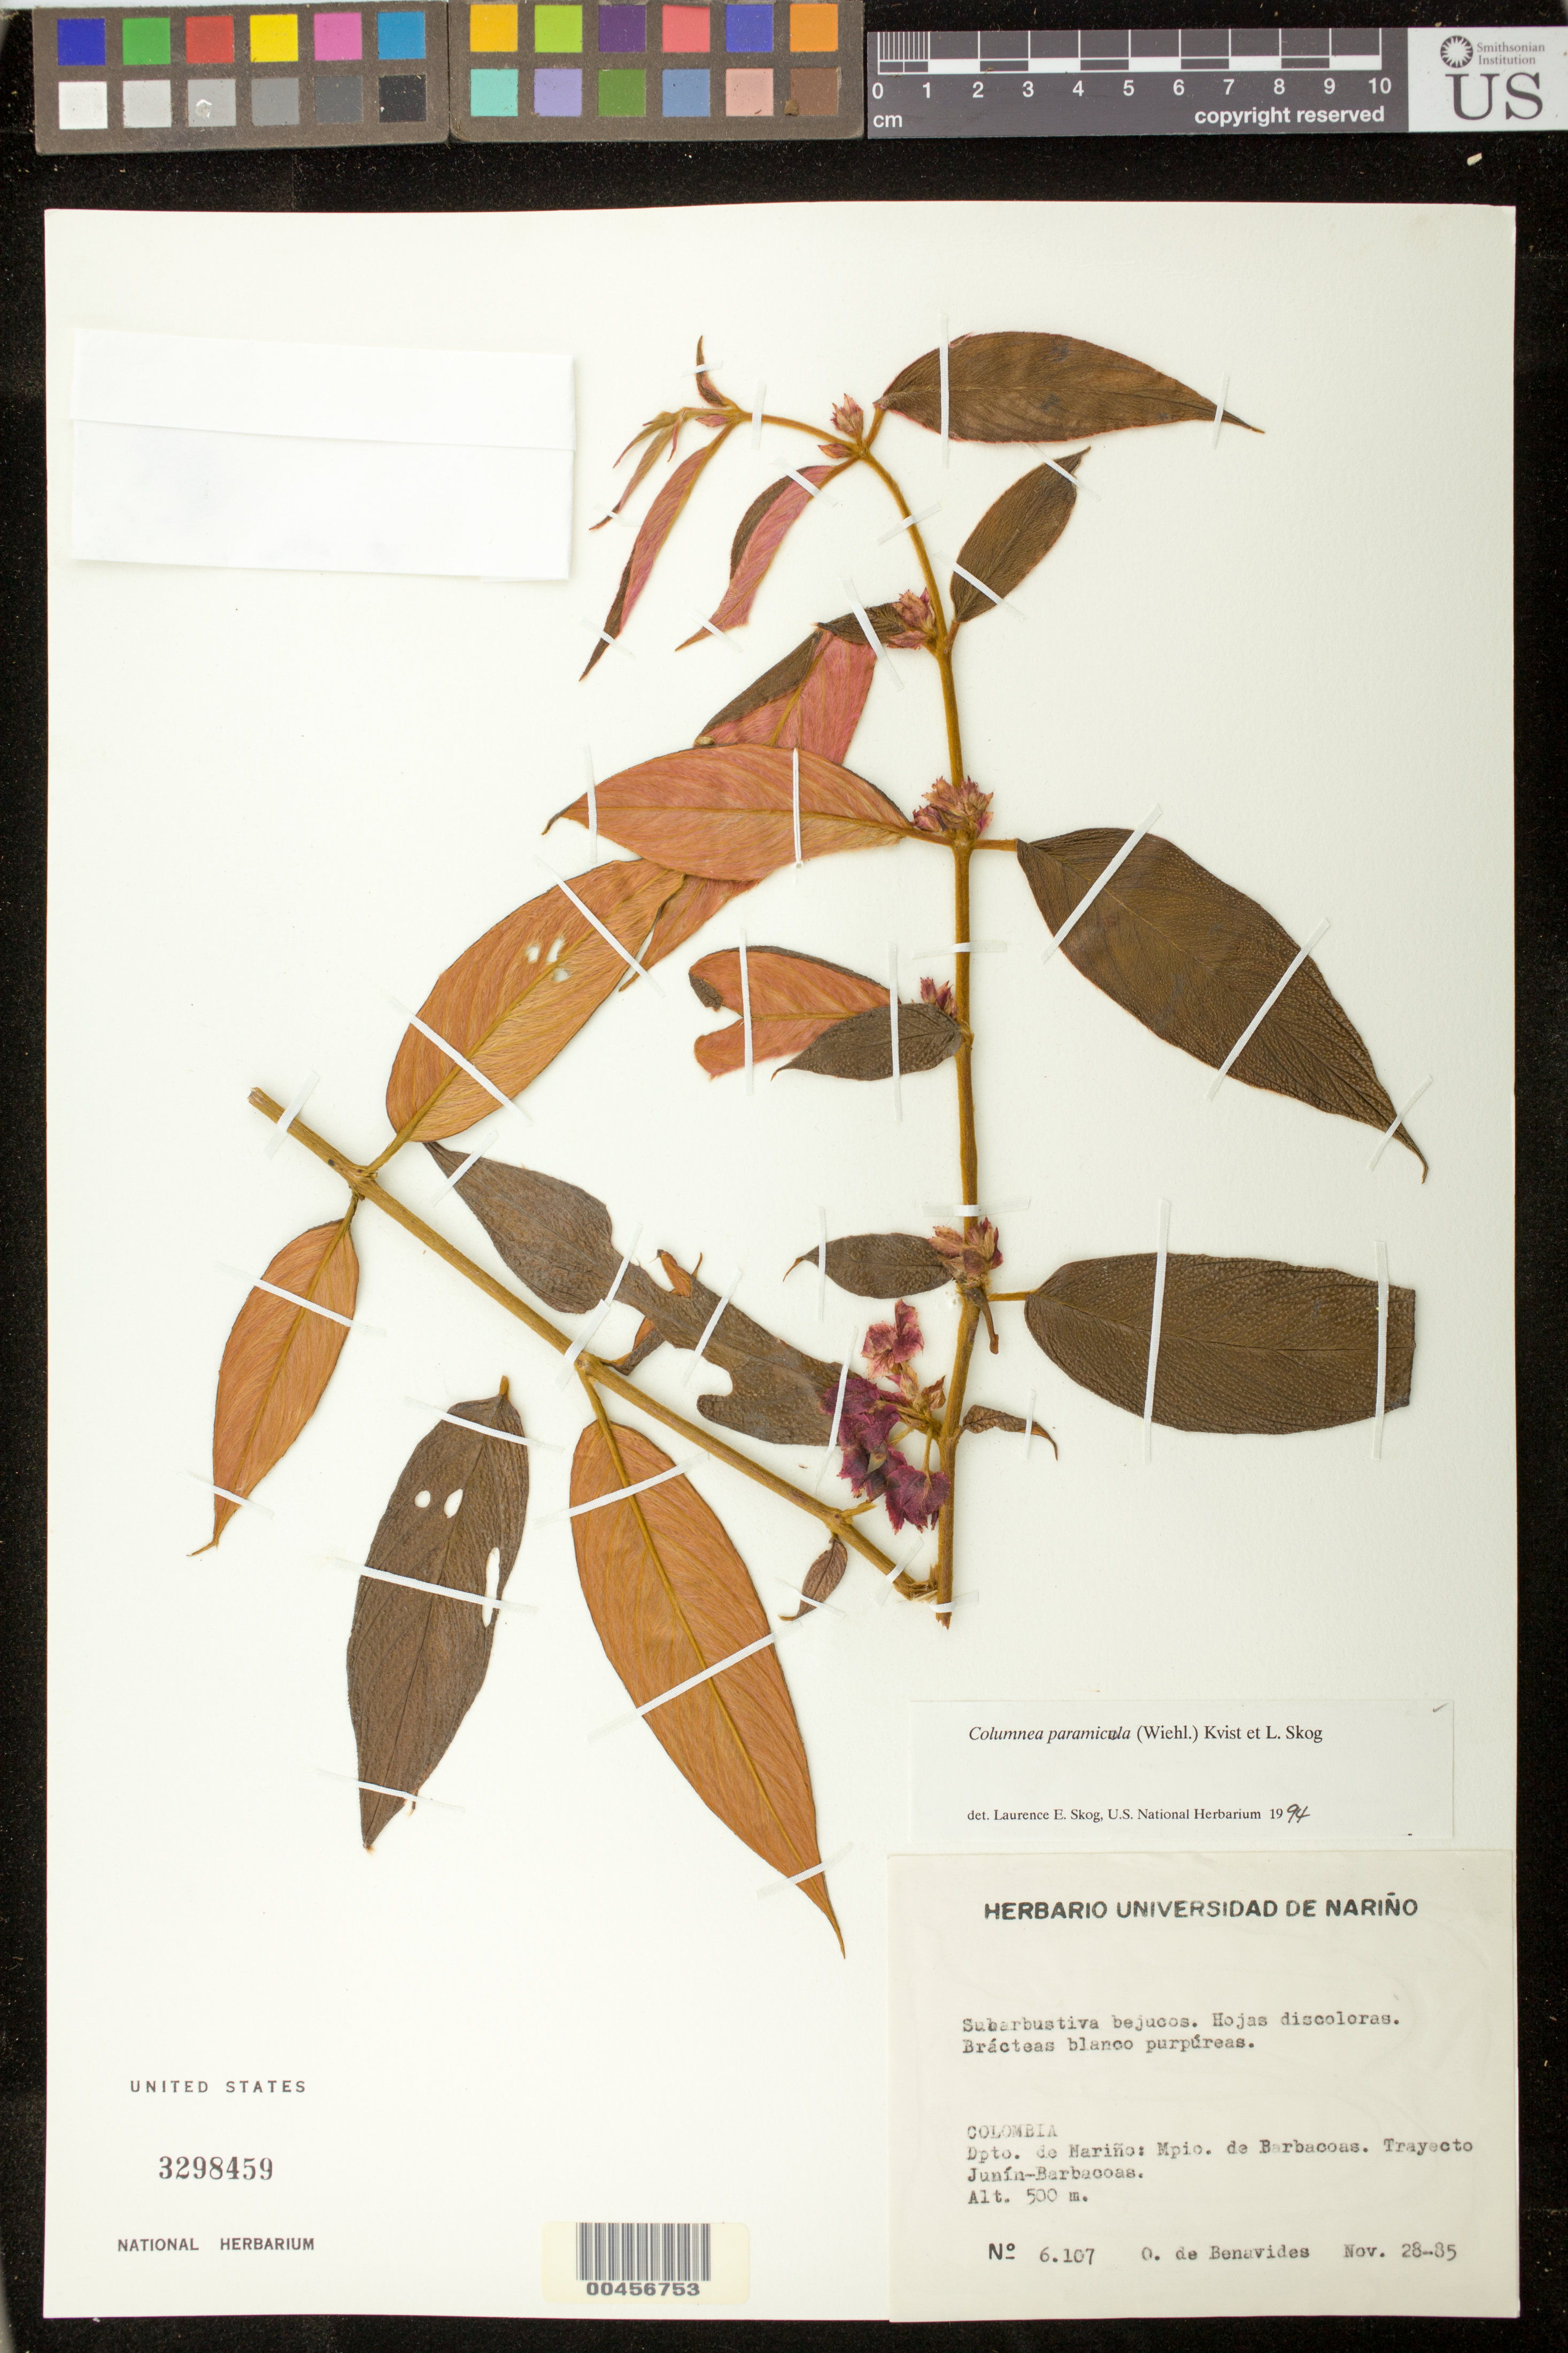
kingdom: Plantae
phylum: Tracheophyta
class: Magnoliopsida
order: Lamiales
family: Gesneriaceae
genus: Columnea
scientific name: Columnea paramicola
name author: (Wiehler) L.P. Kvist & L.E. Skog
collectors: Olga S. de Benavides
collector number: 6107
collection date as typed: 28 Nov 1985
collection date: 1985-11-28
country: Colombia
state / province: Nariño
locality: Barbacoas, trayecto Junin-Barbacoas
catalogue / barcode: US 3298459